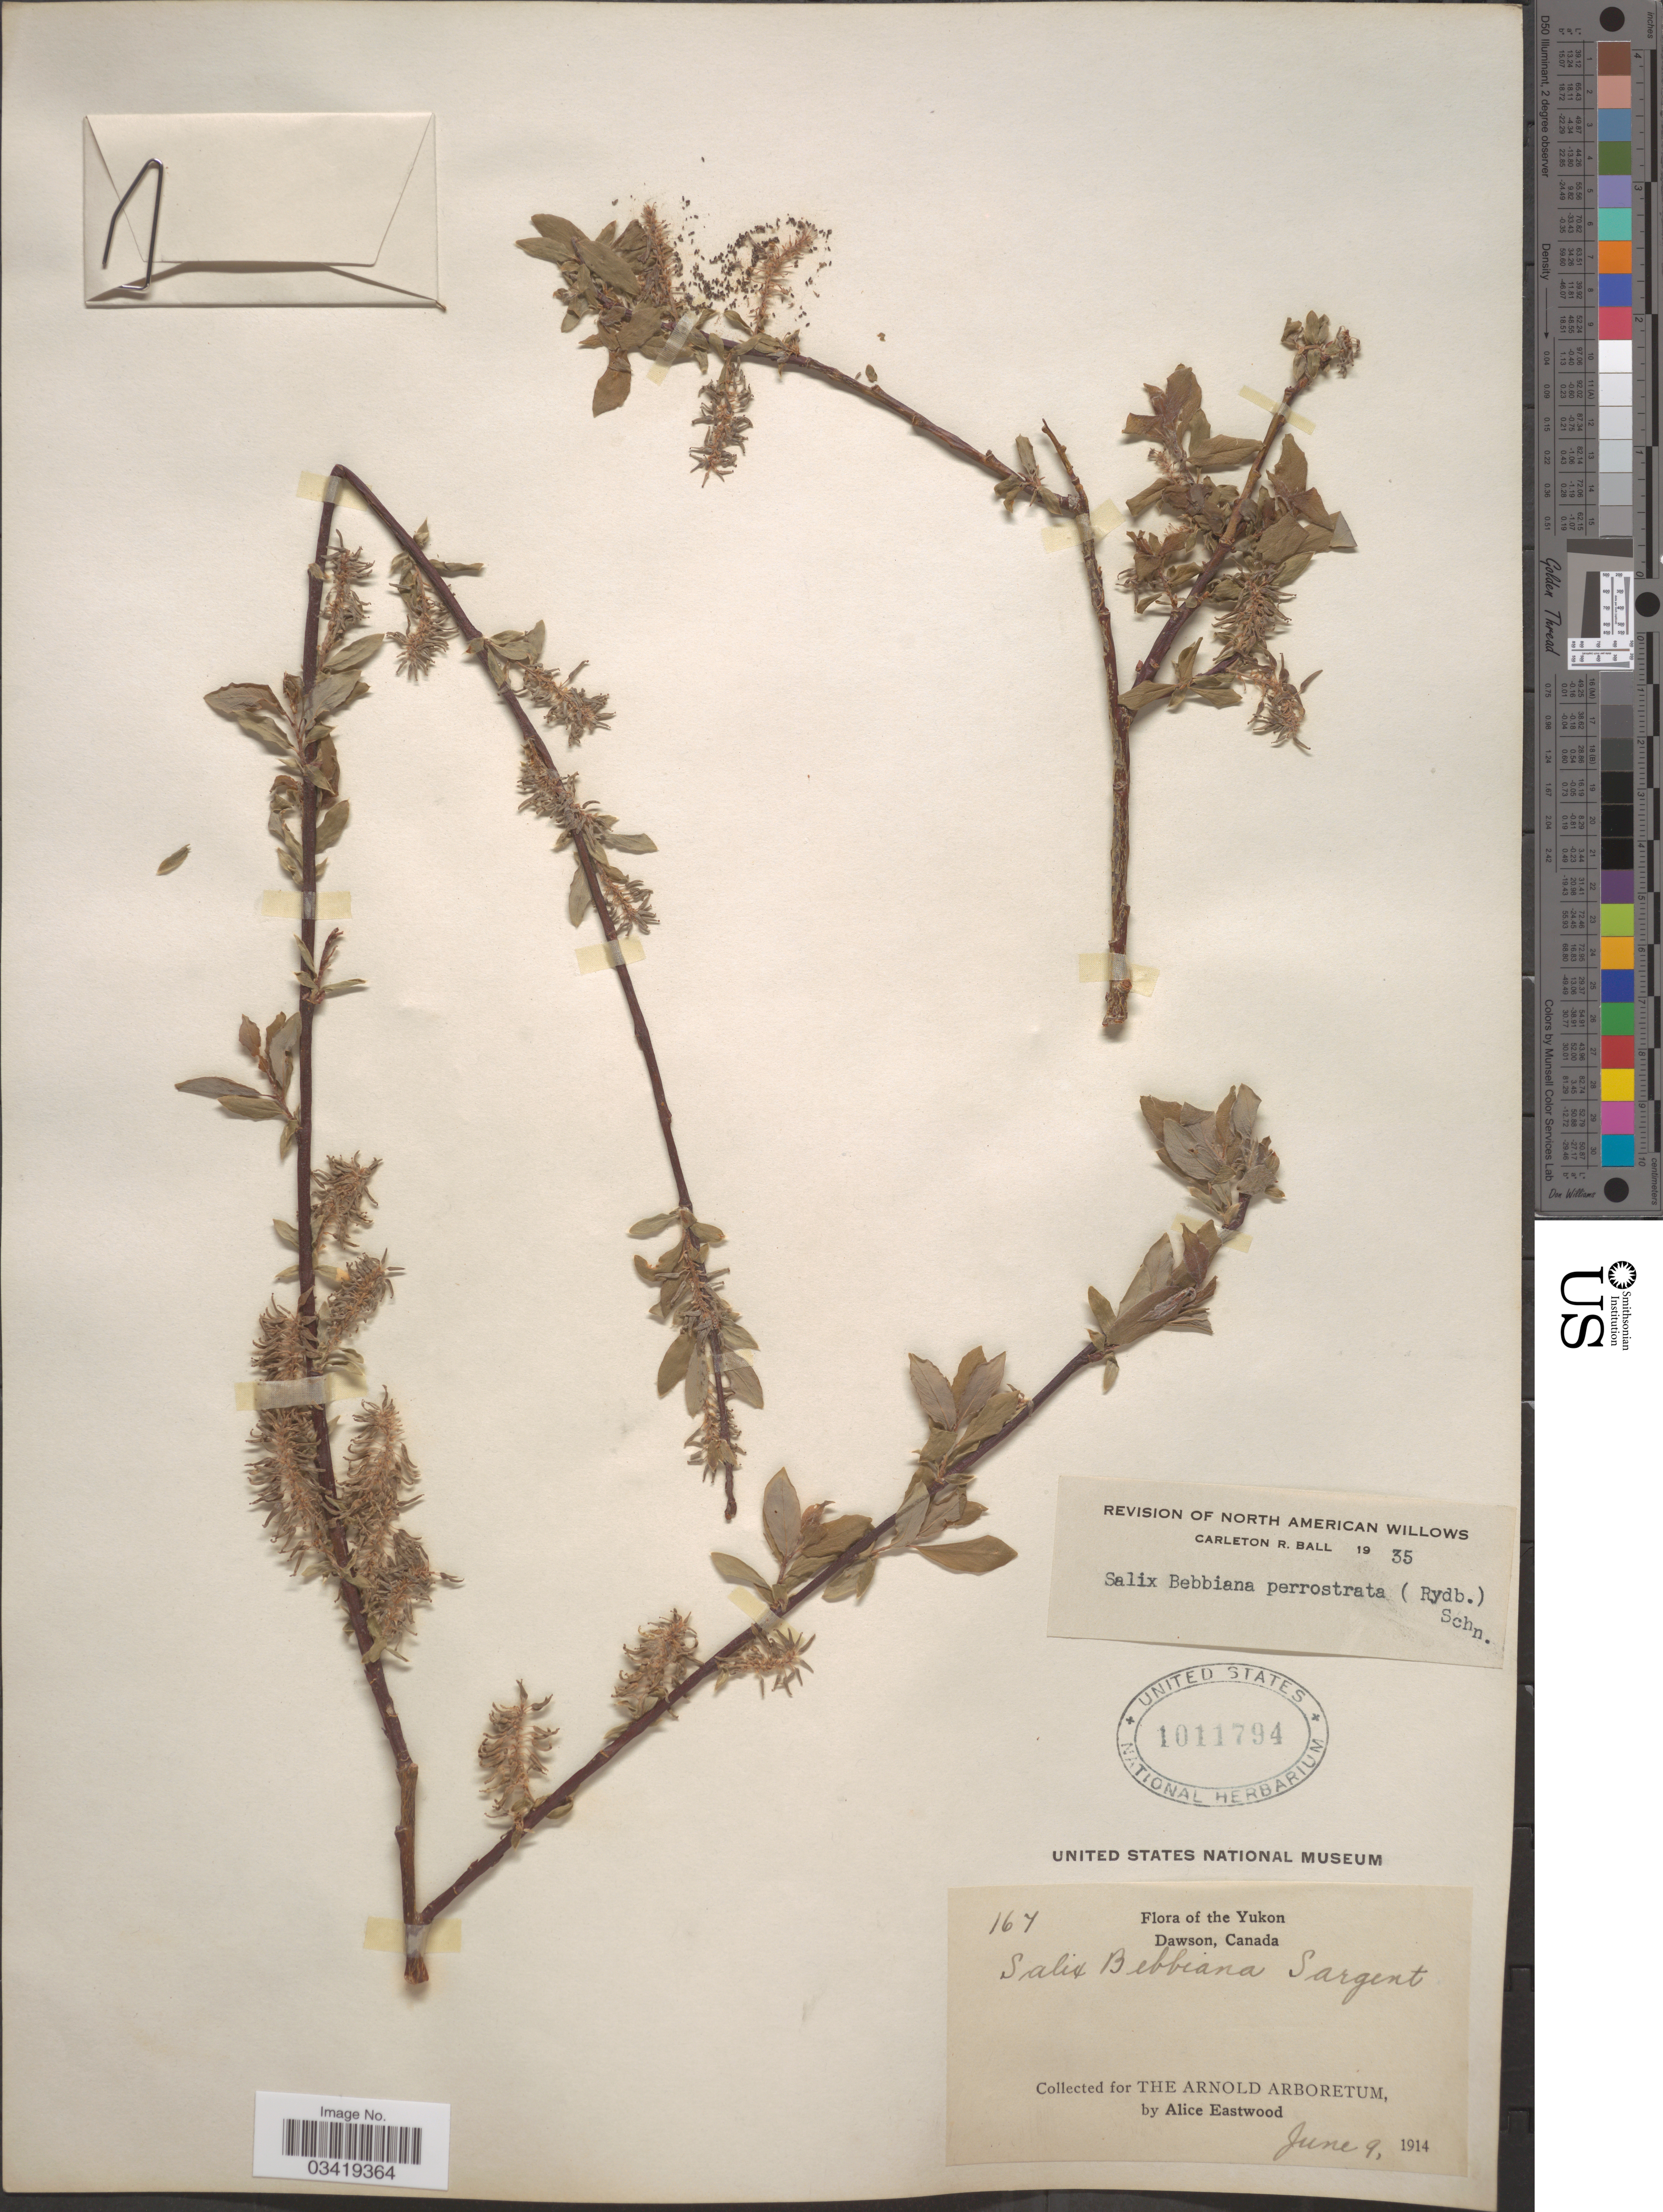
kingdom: Plantae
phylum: Tracheophyta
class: Magnoliopsida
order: Malpighiales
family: Salicaceae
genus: Salix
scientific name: Salix bebbiana var. perrostrata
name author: Sarg.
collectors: A. Eastwood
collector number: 167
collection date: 1914-06-09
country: Canada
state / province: Yukon Territory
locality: Yukon. Dawson.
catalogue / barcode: US 1011794